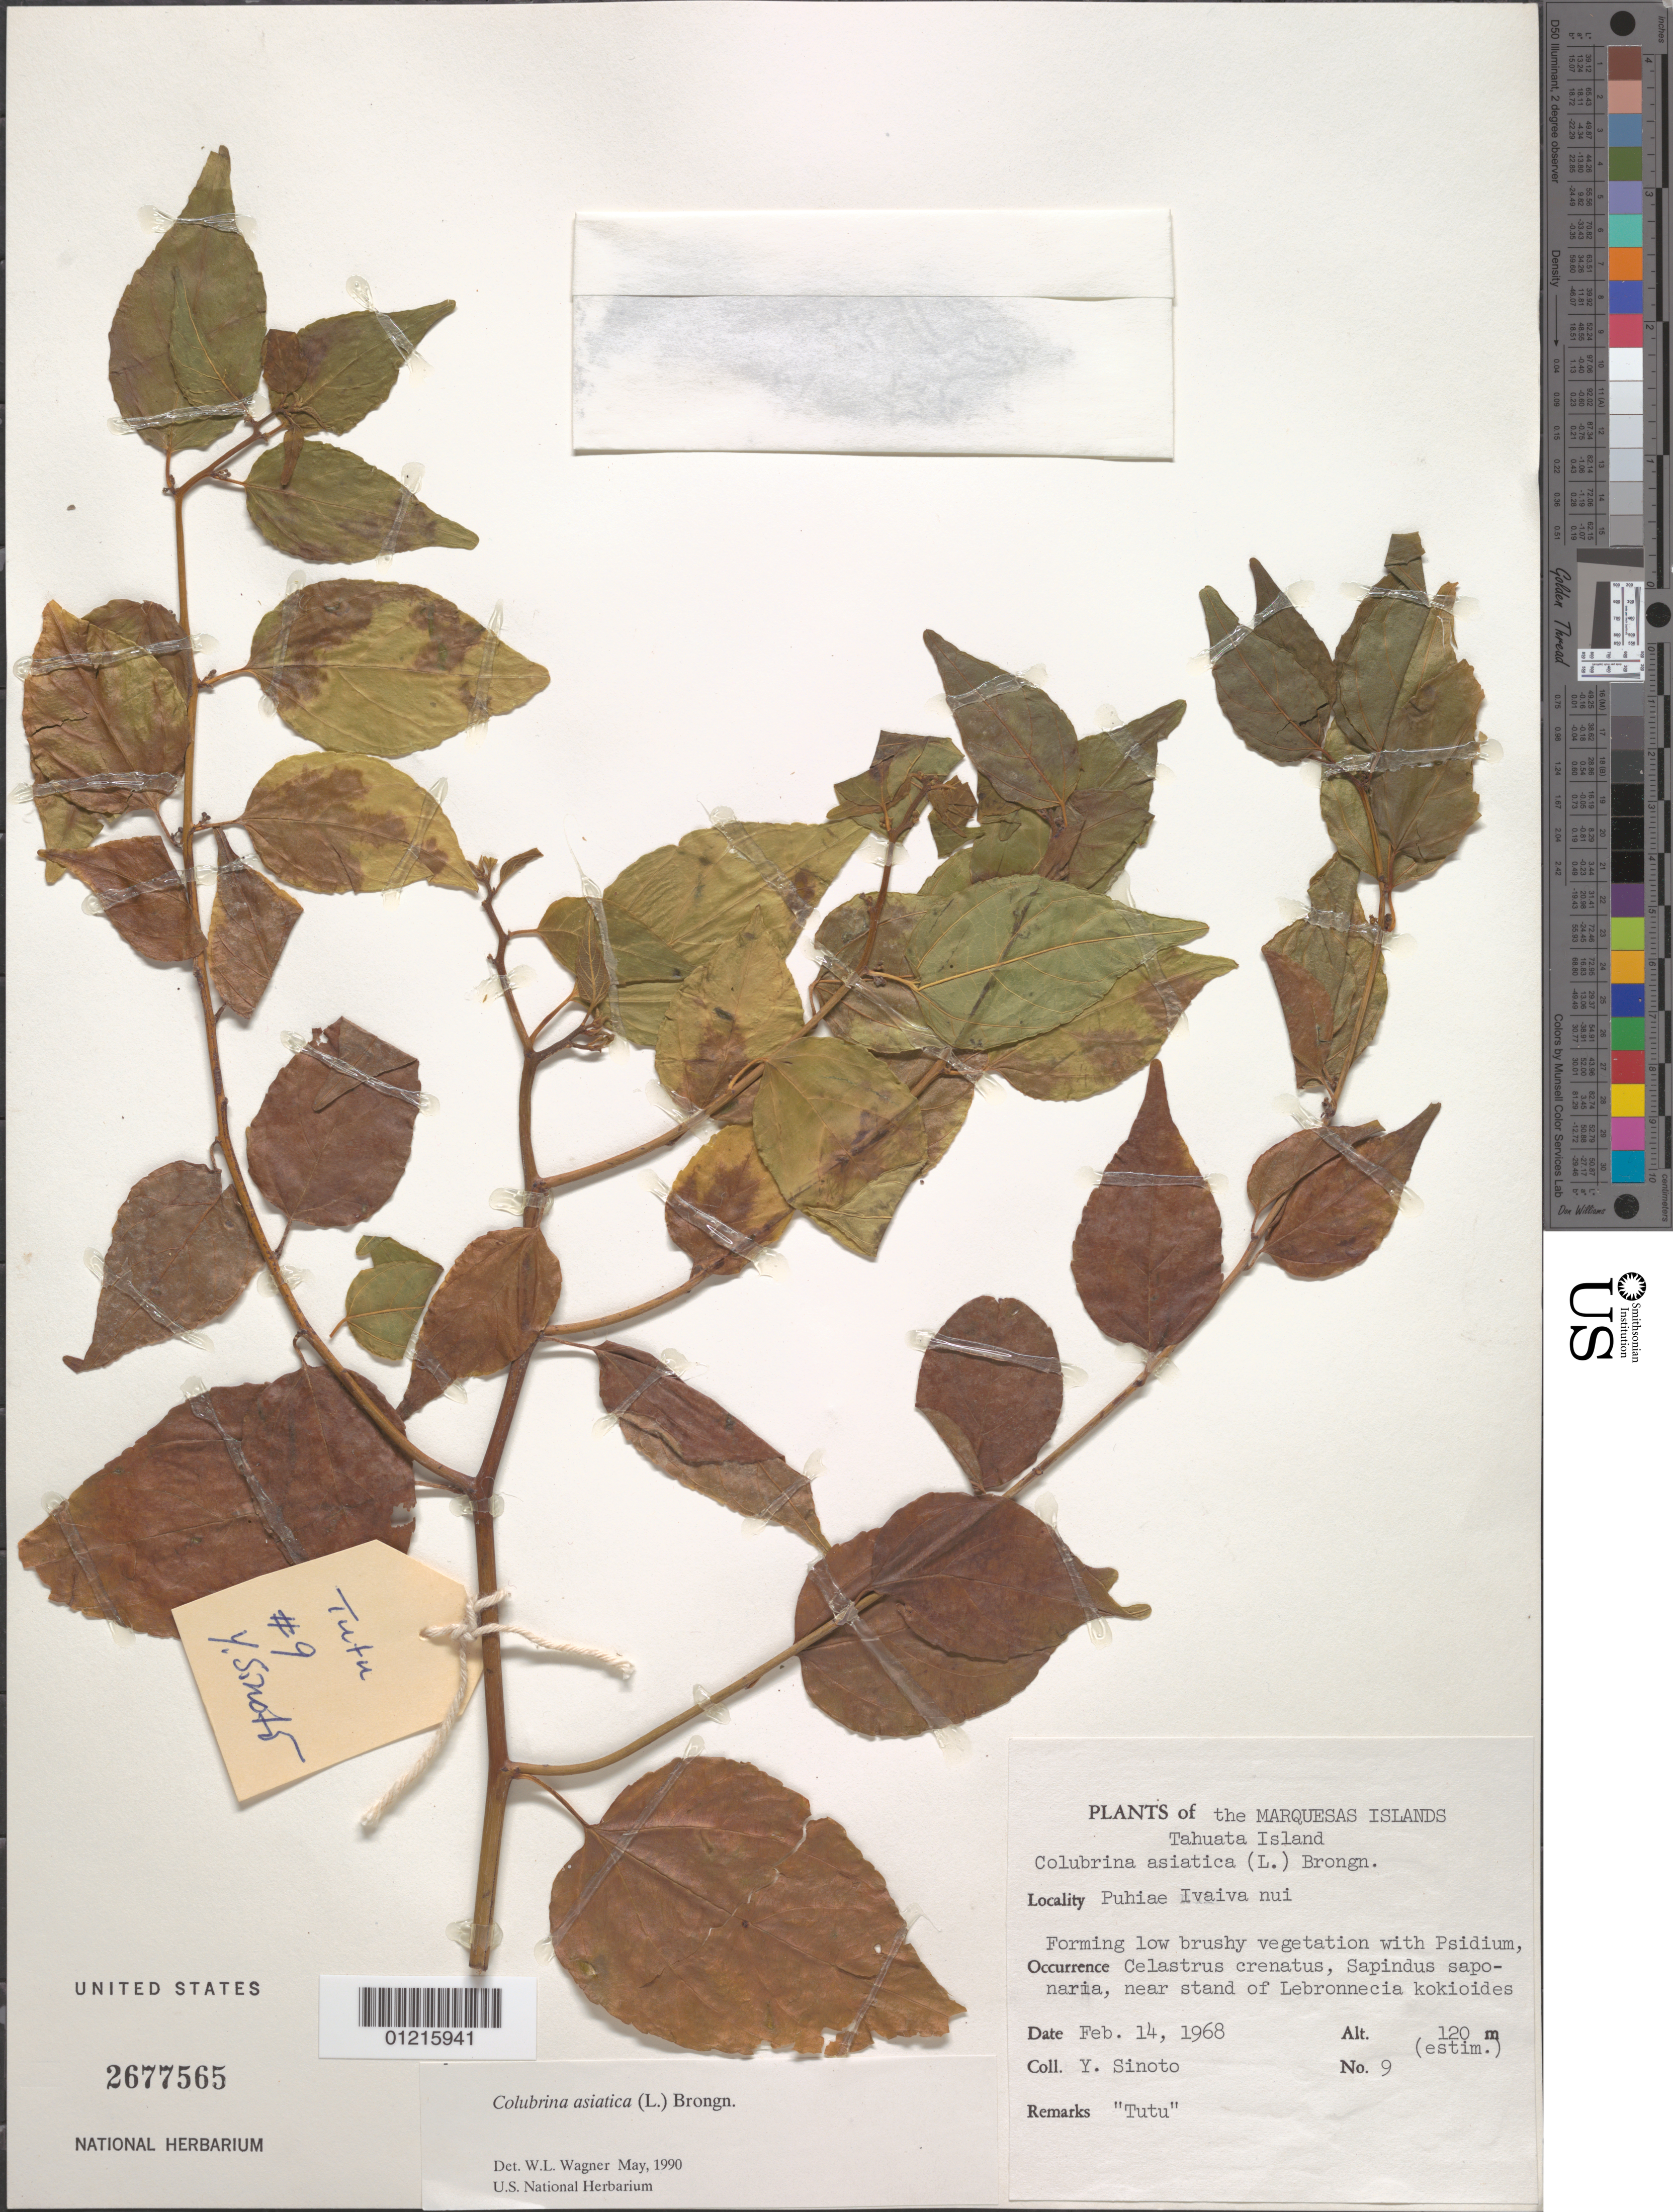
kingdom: Plantae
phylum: Tracheophyta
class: Magnoliopsida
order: Rosales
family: Rhamnaceae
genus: Colubrina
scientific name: Colubrina asiatica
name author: (L.) Brongn.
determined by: Wagner, W. L., (BOT), Smithsonian Institution - National Museum of Natural History (UNITED STATES)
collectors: Y. Sinoto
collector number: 9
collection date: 1968-02-14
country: French Polynesia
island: Tahuata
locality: Puhiae, Ivaiva nui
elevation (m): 120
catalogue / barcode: US 2677565